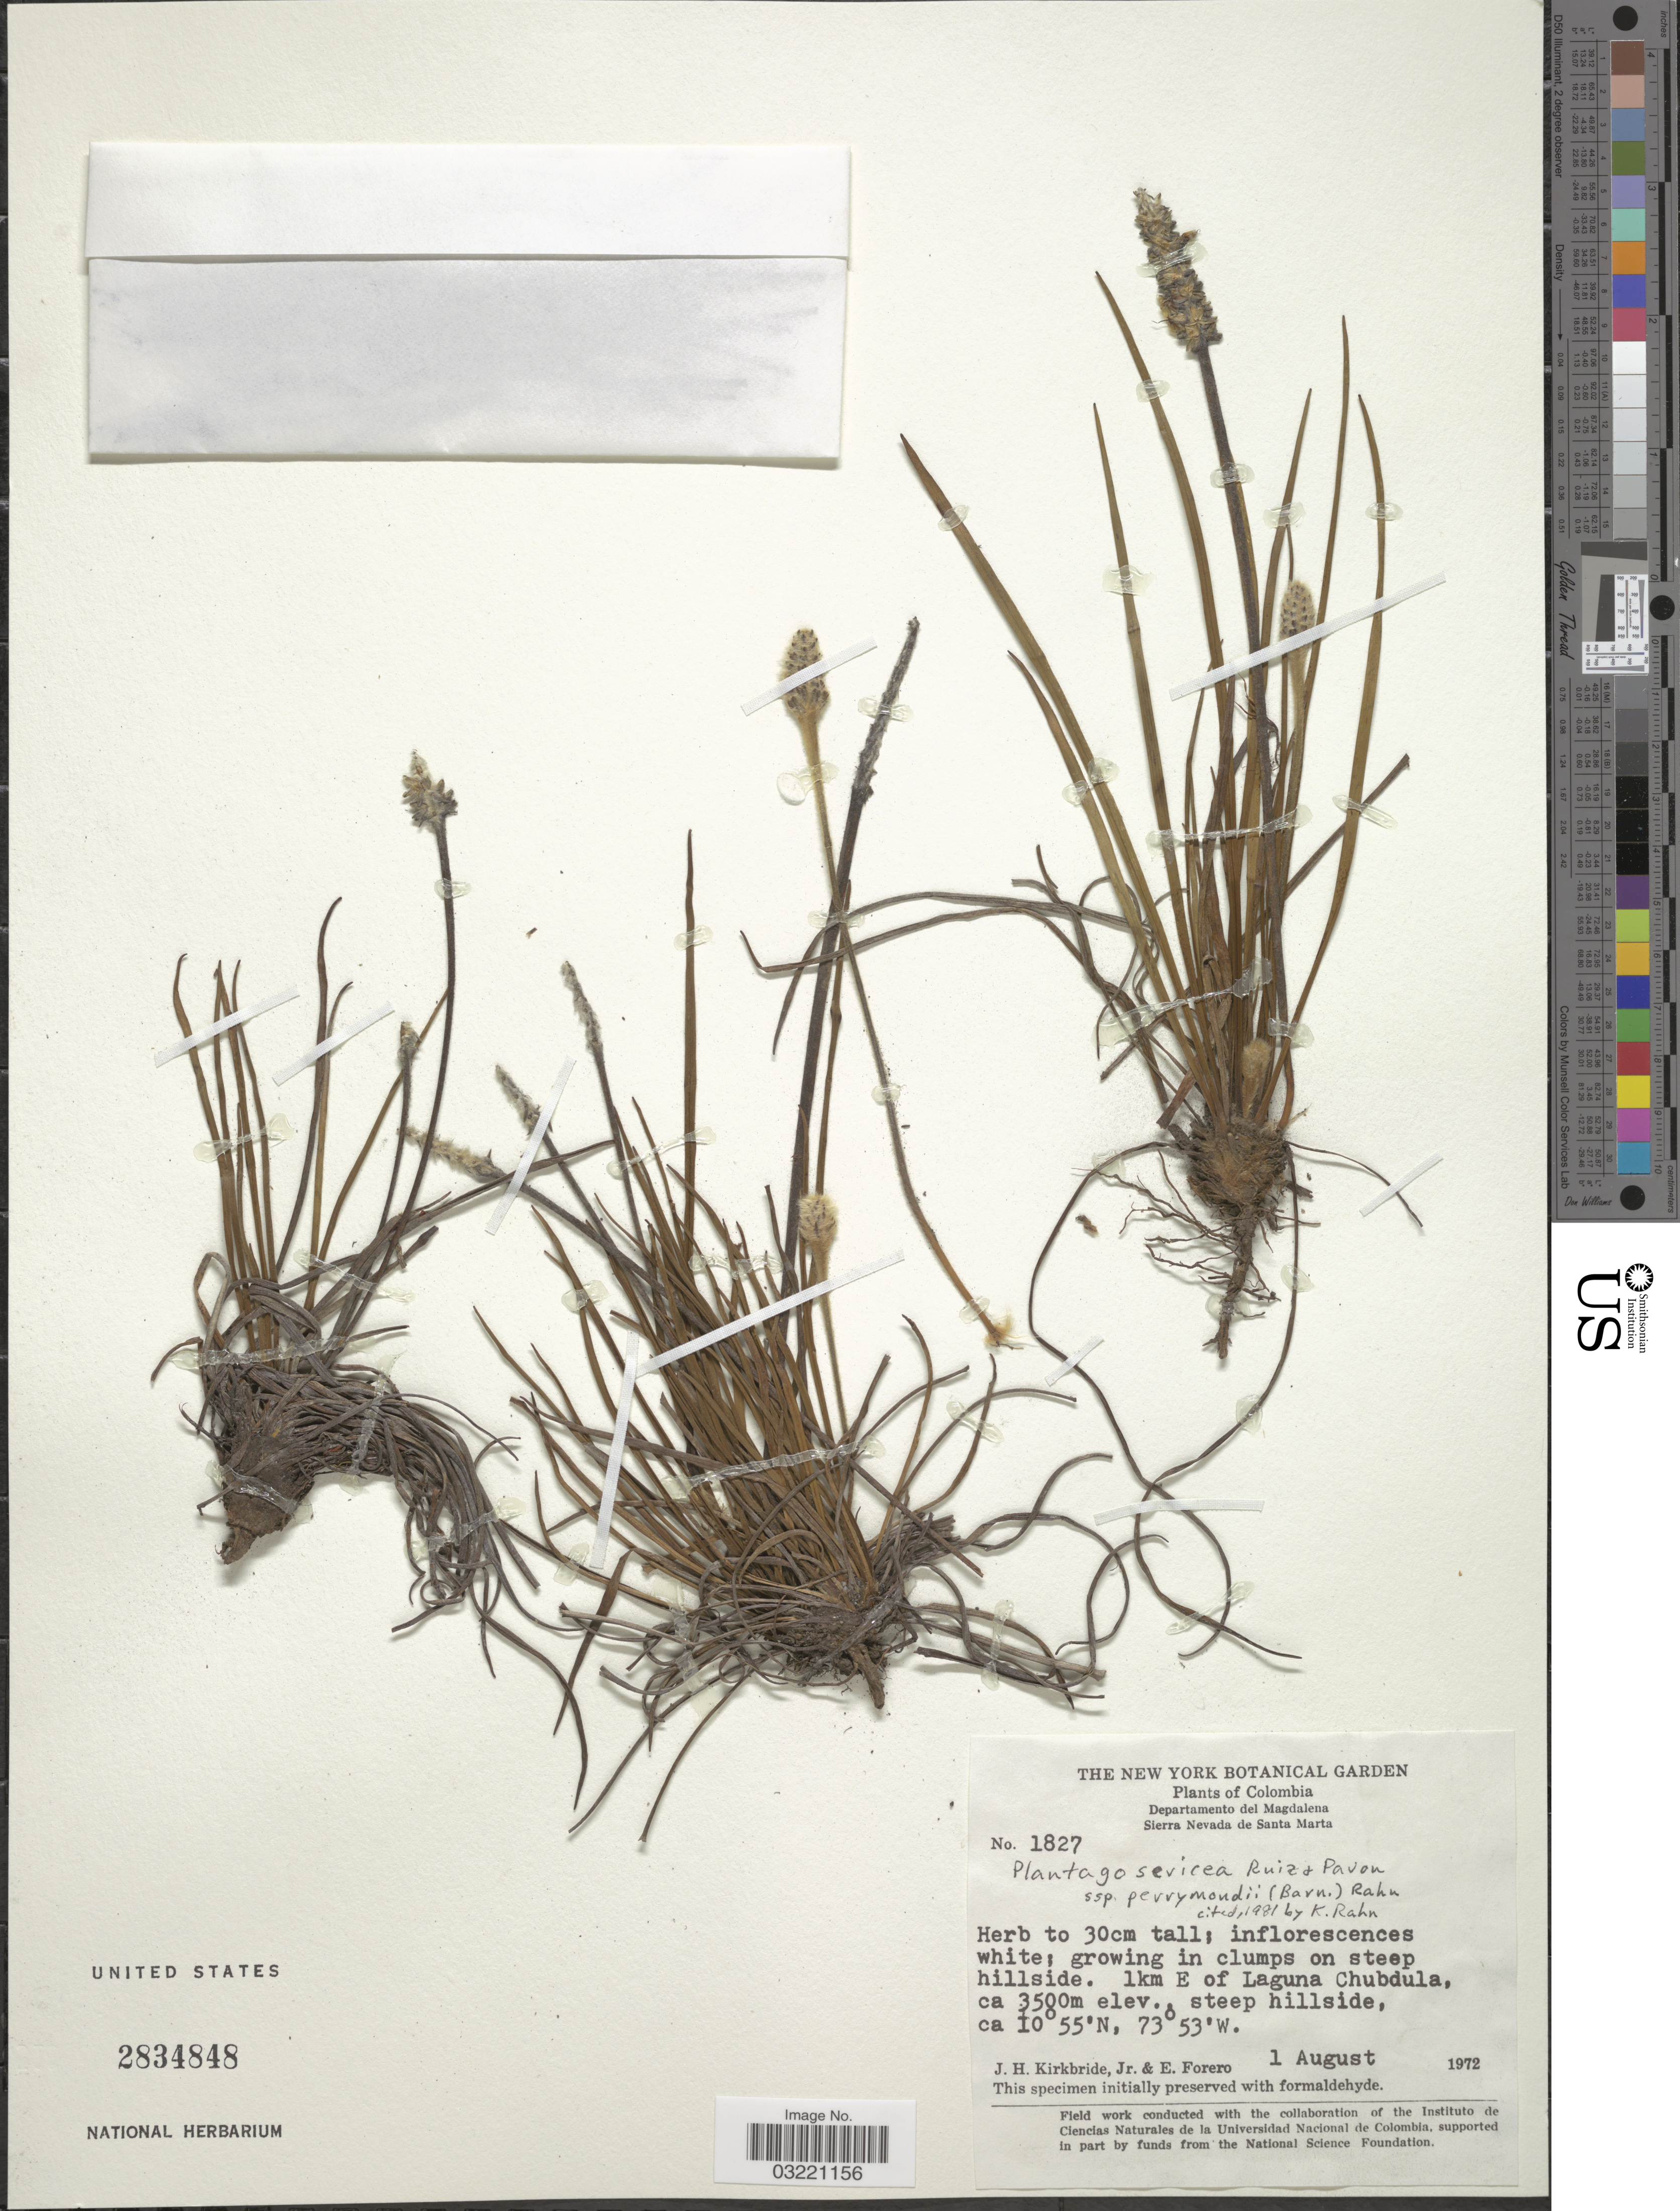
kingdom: Plantae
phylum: Tracheophyta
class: Magnoliopsida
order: Lamiales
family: Plantaginaceae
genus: Plantago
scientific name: Plantago sericea subsp. perrymondii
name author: (Barnéoud) Rahn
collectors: J. H. Kirkbride & E. Forero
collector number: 1827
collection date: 1972-08-01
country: Colombia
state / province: Magdalena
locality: Departamento del Magdalena. Sierra Nevada de Santa Marta. 1km E of Laguna Chubdula.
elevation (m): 3500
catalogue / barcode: US 2834848